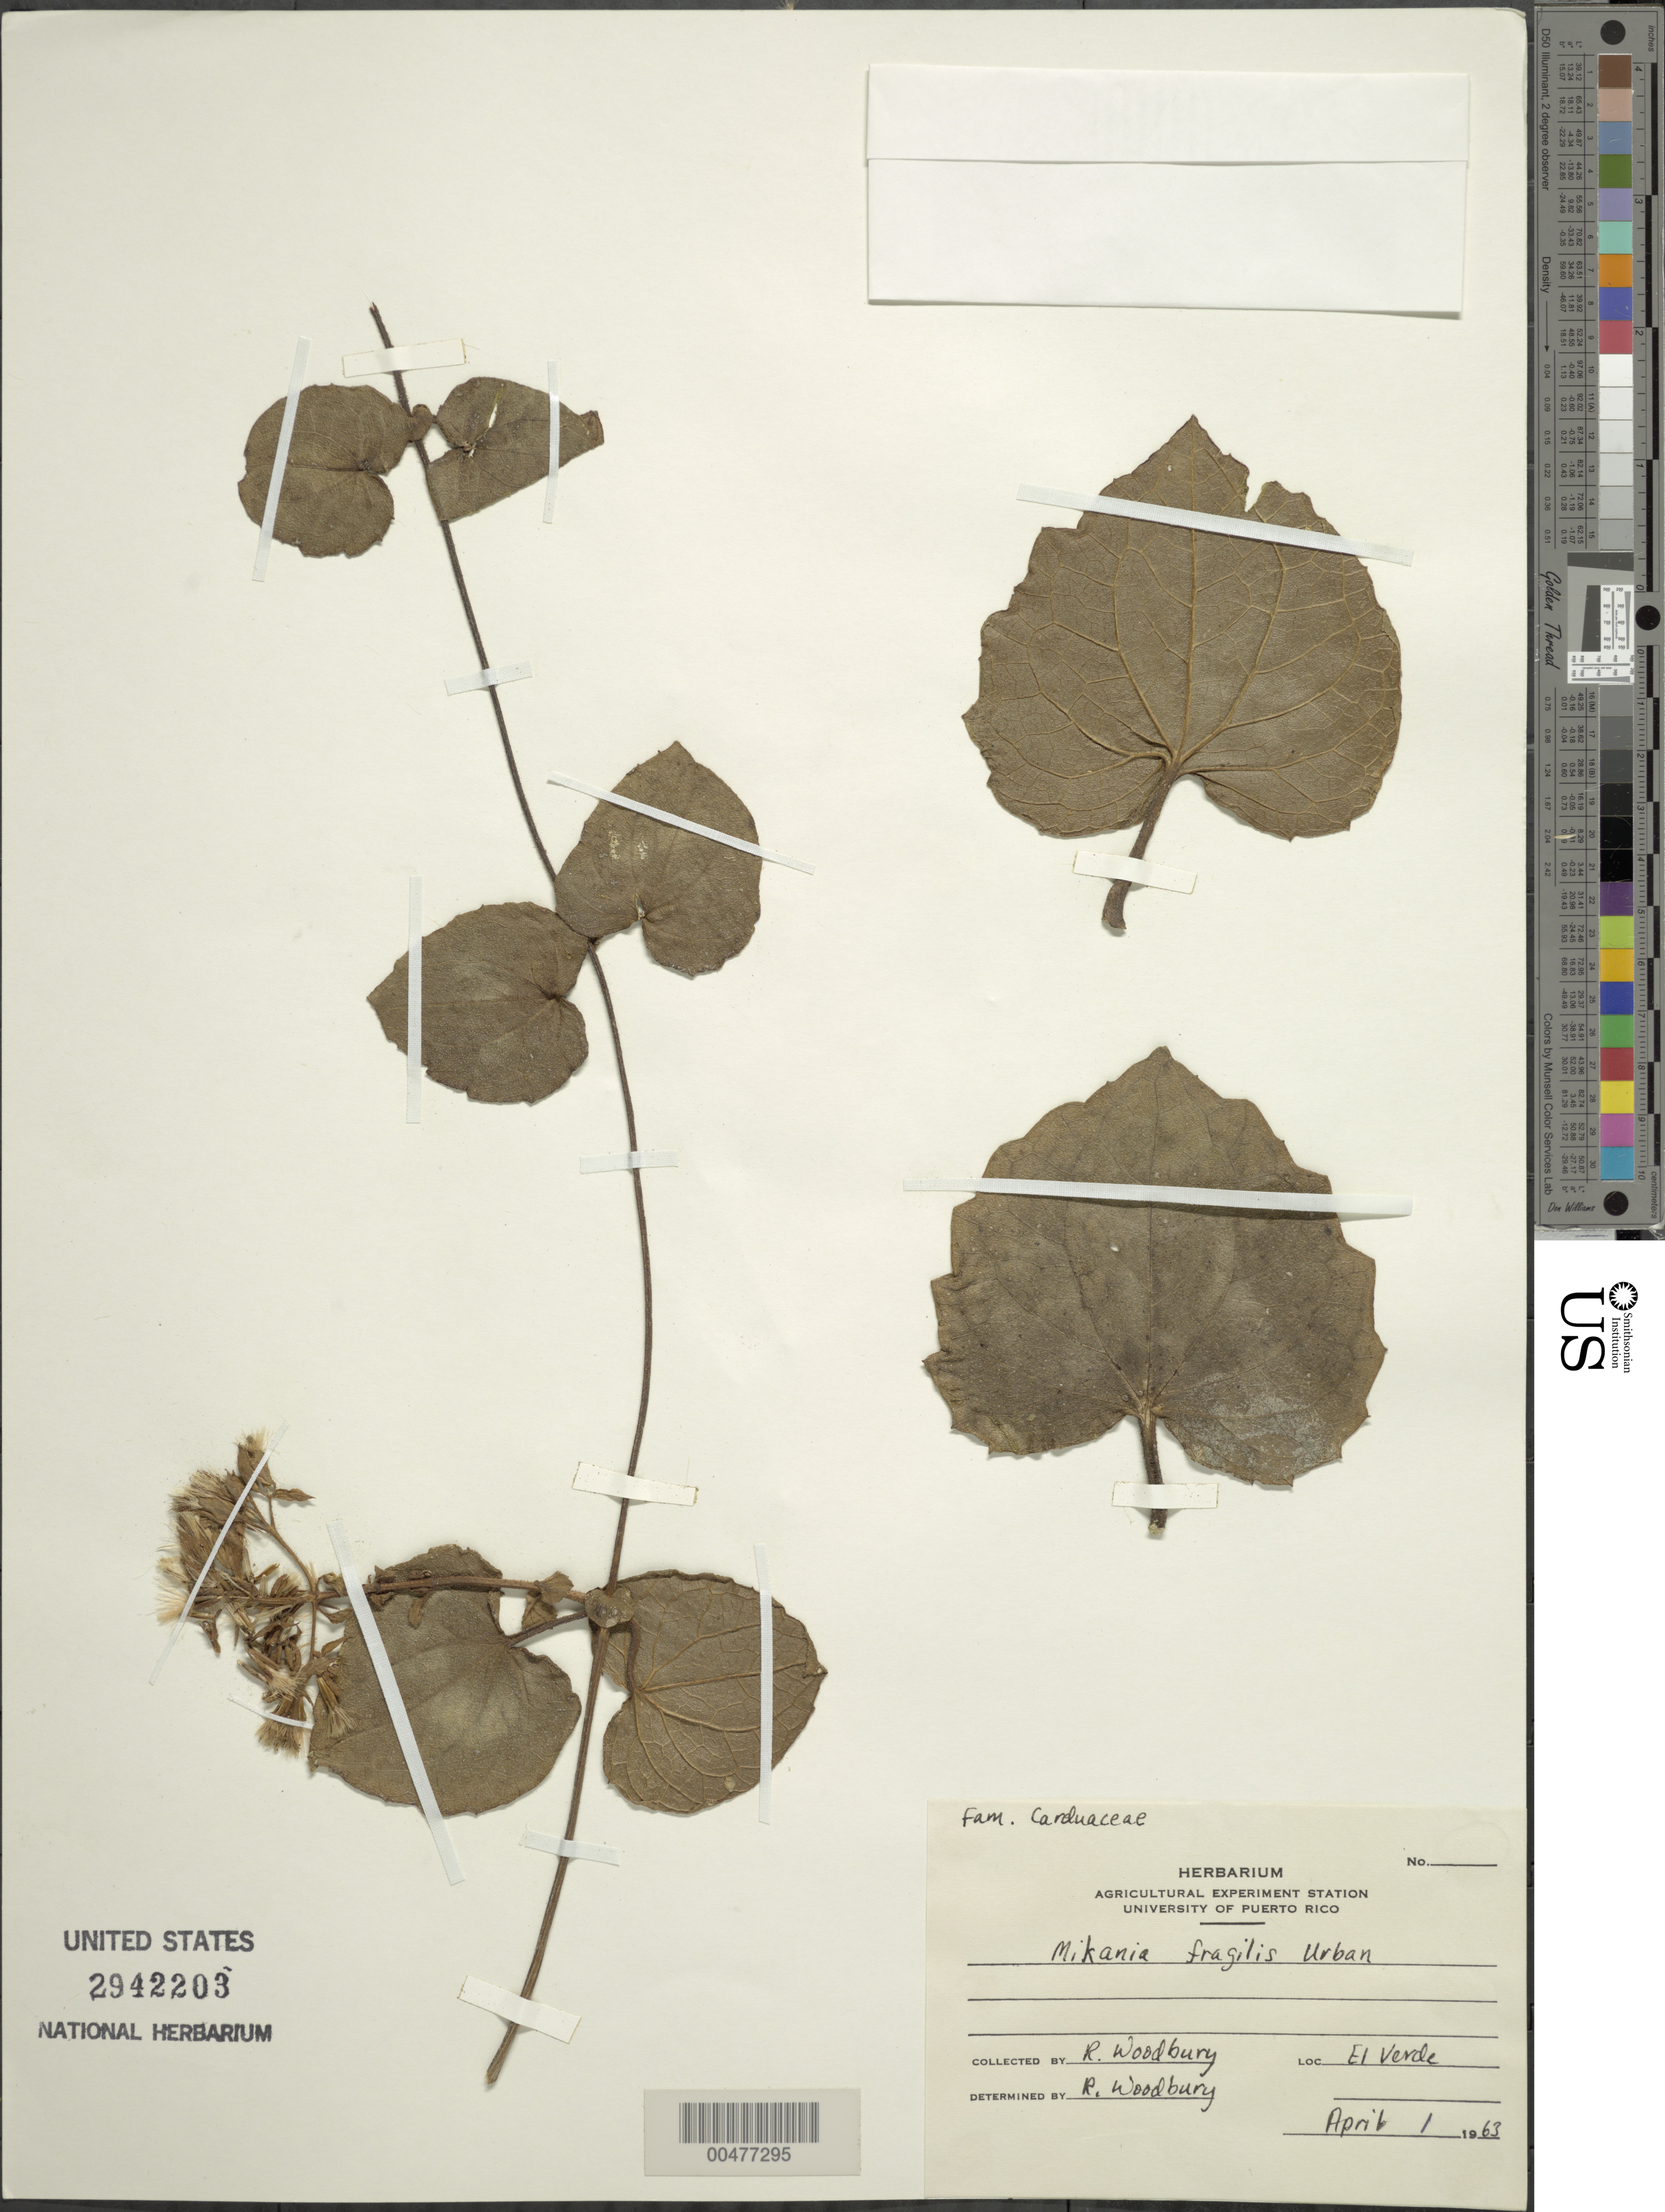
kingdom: Plantae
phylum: Tracheophyta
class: Magnoliopsida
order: Asterales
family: Asteraceae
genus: Mikania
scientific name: Mikania fragilis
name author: Urb.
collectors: R. O. Woodbury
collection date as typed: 01 Apr 1963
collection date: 1963-04-01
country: Puerto Rico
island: Greater Antilles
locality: El Verde.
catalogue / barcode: US 2942203